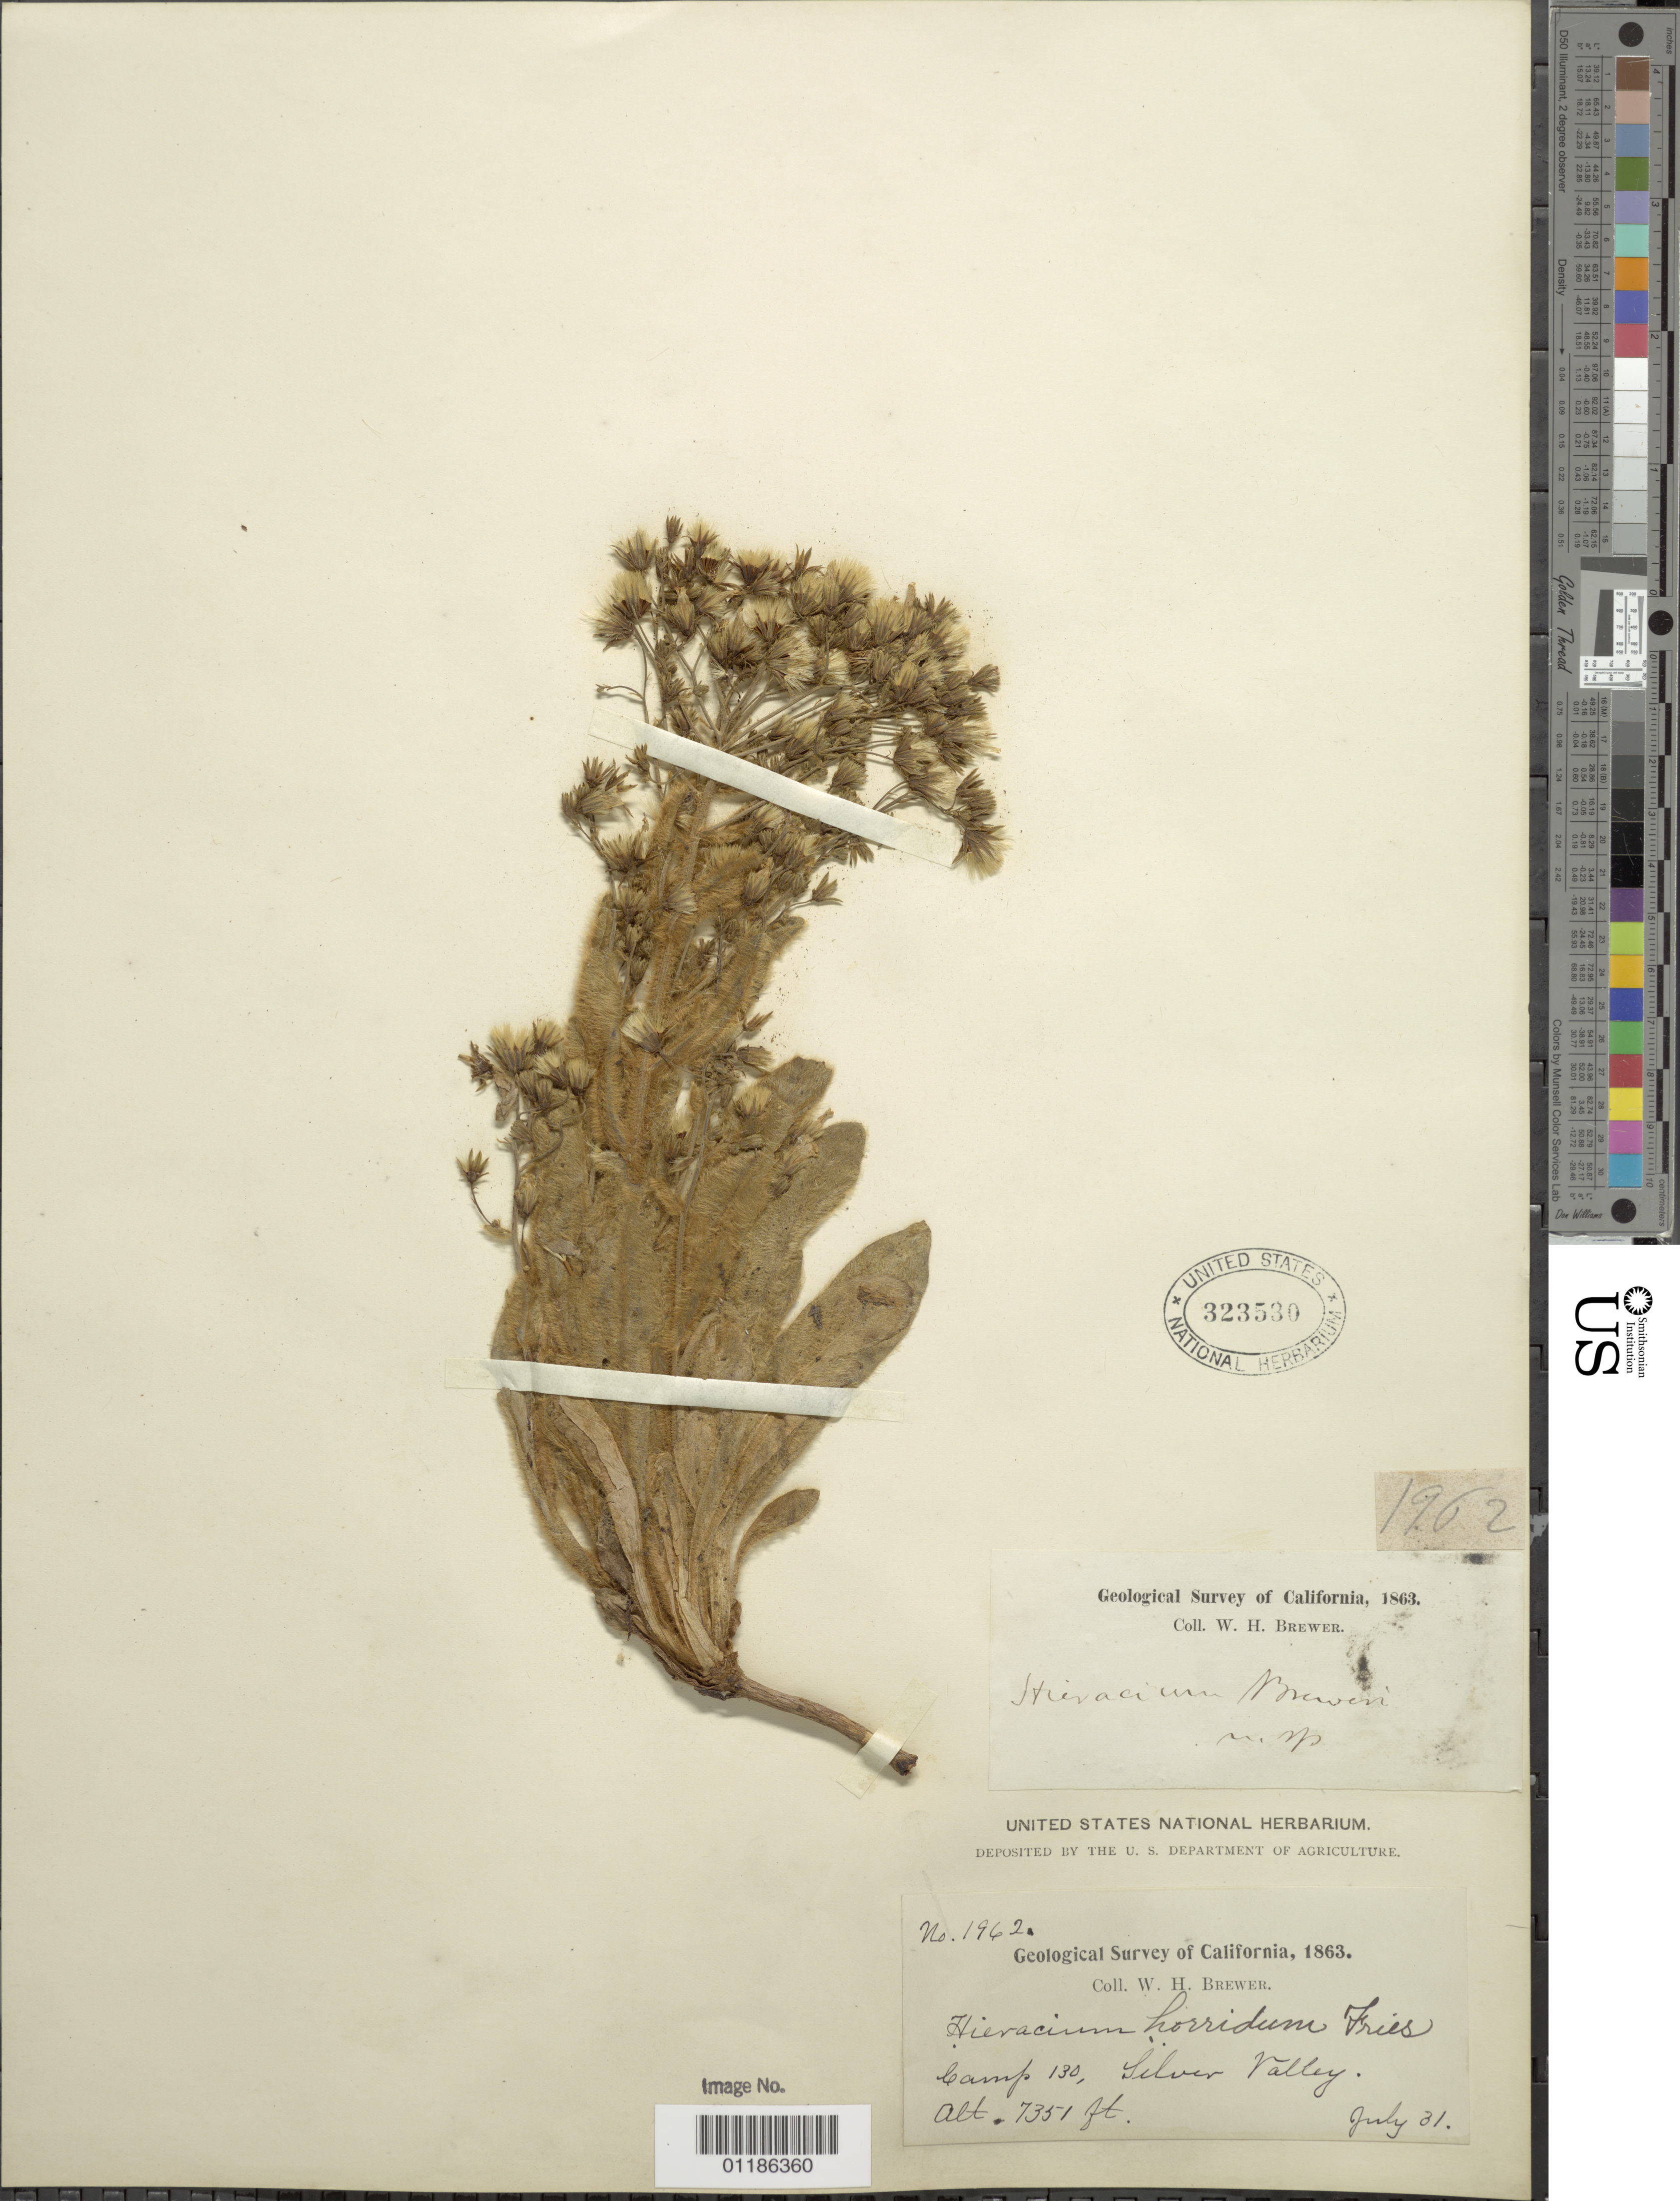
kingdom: Plantae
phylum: Tracheophyta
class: Magnoliopsida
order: Asterales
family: Asteraceae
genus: Hieracium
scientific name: Hieracium horridum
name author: Fr.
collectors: W. H. Brewer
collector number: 1962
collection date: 1863-07-31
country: United States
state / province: California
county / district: Alpine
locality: Camp 130, Silver Valley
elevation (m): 2241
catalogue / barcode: US 323530